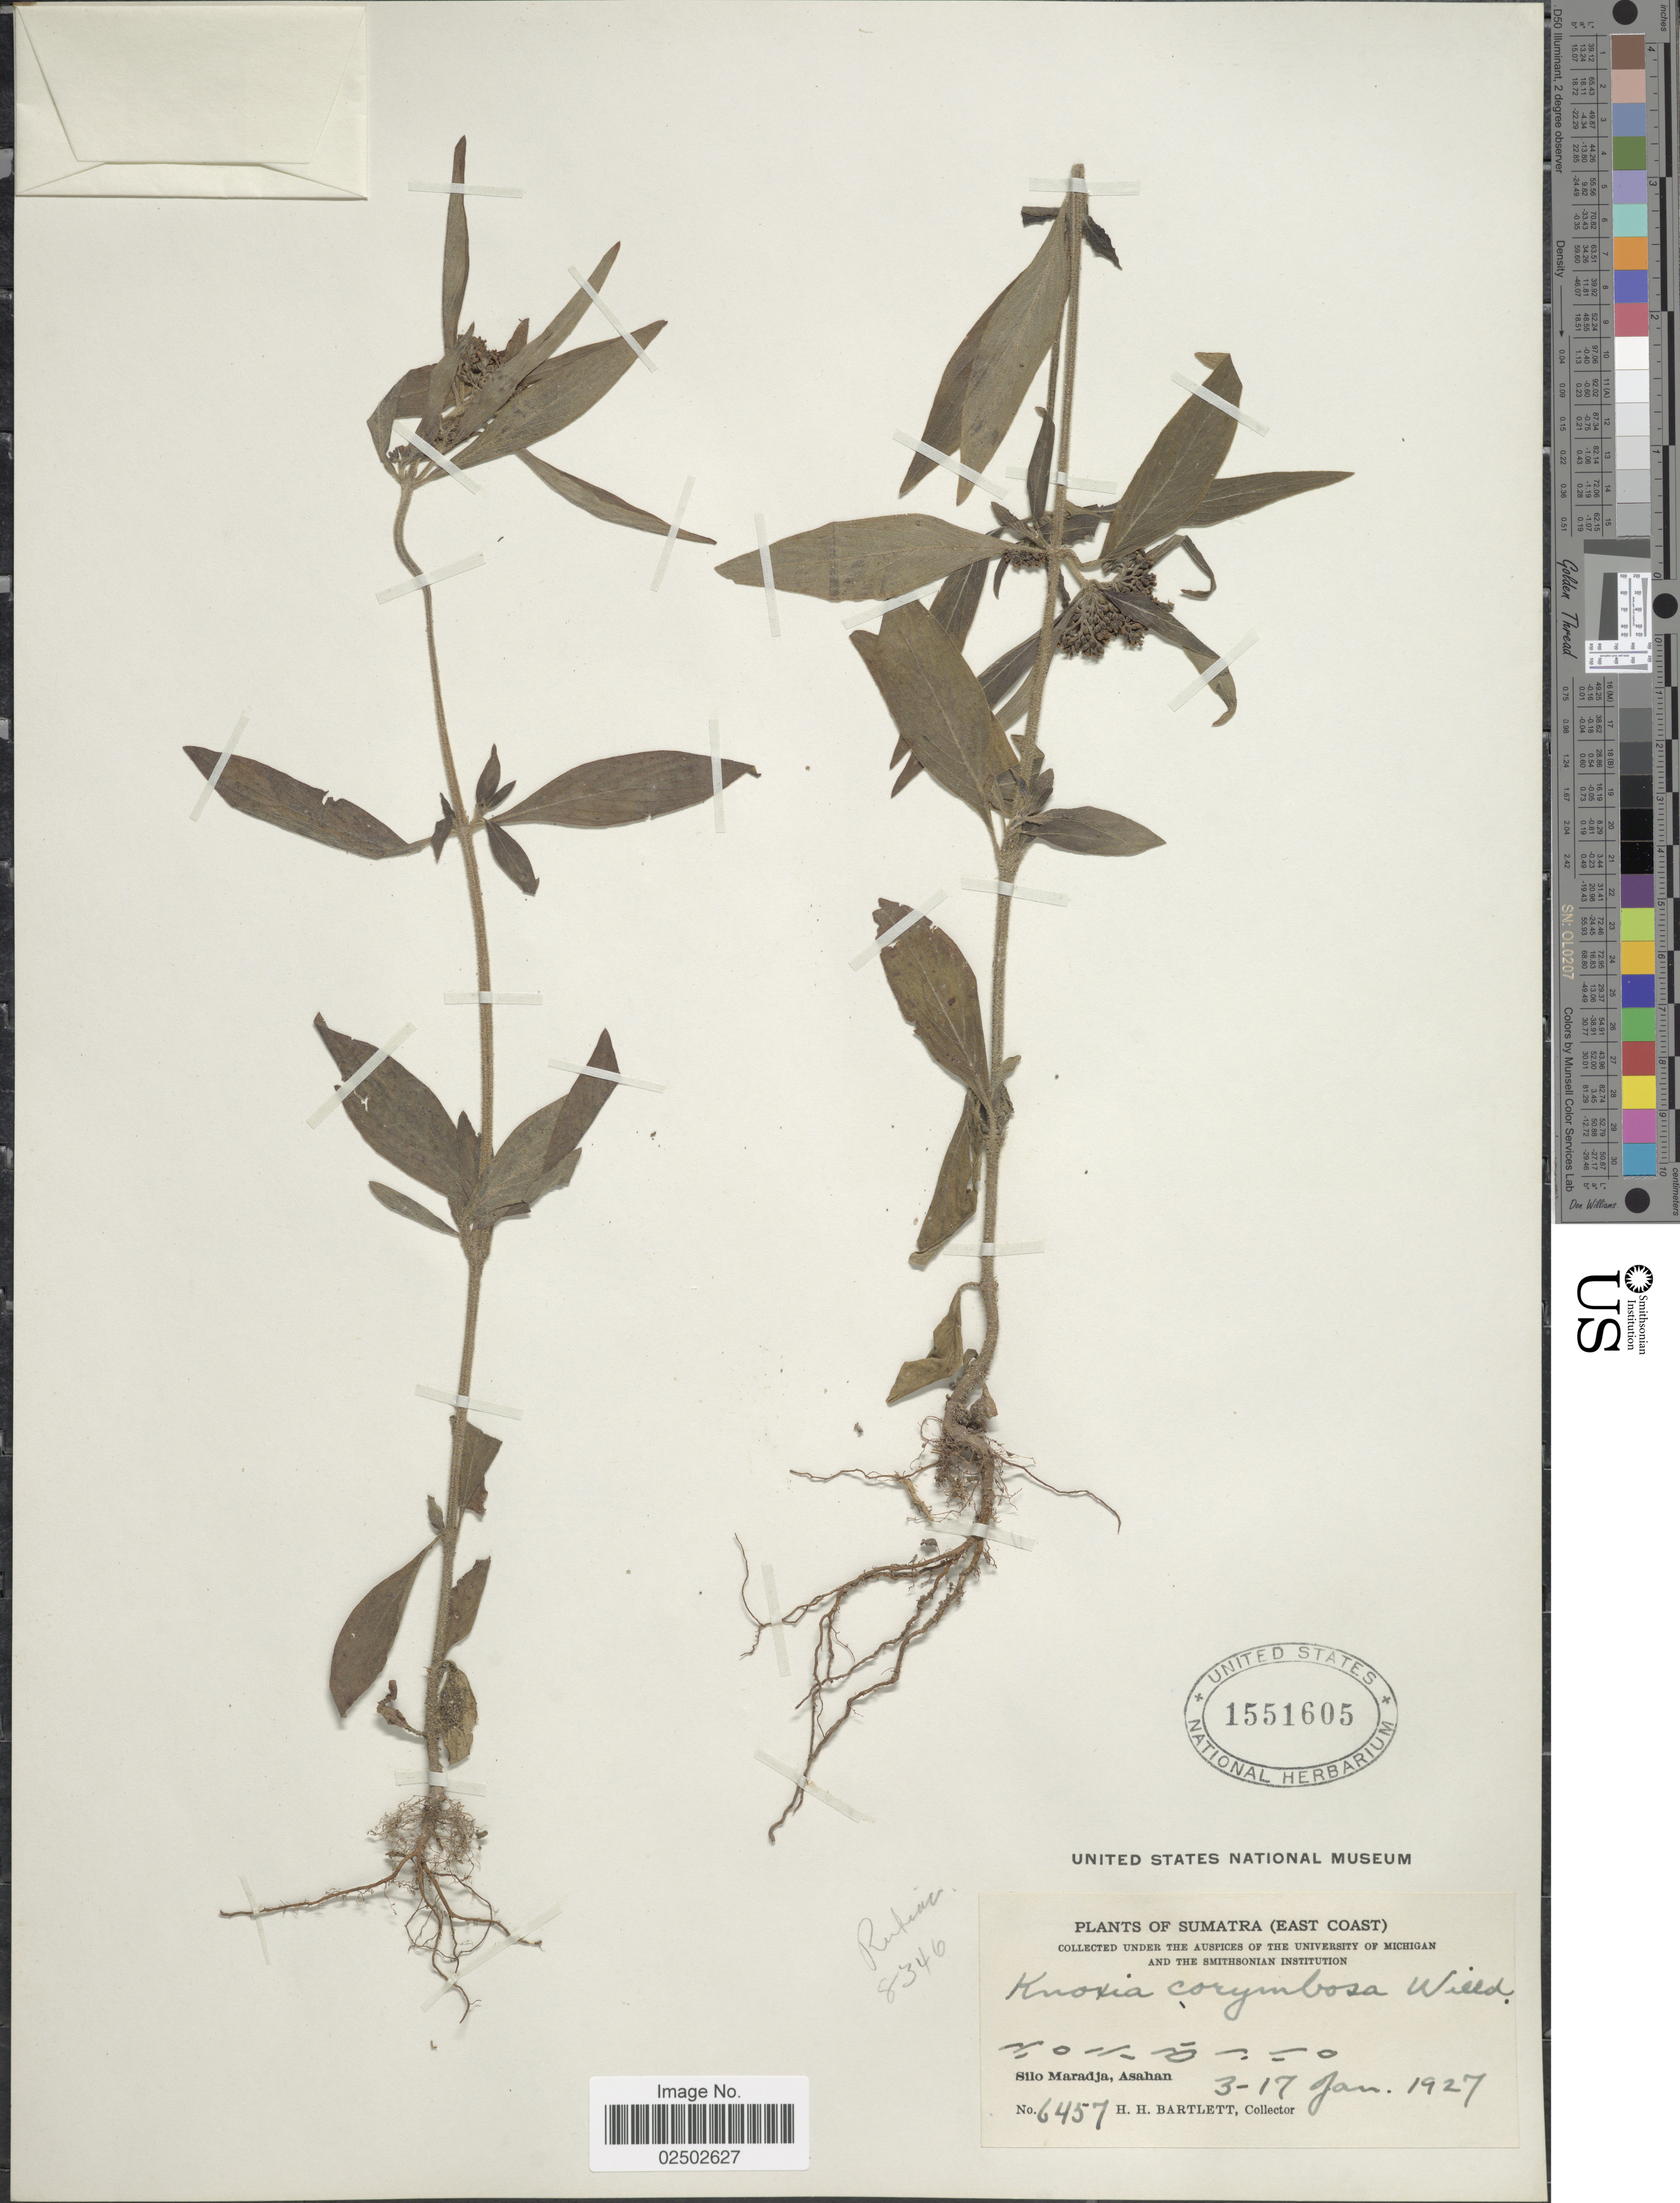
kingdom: Plantae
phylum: Tracheophyta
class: Magnoliopsida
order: Gentianales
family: Rubiaceae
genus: Knoxia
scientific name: Knoxia corymbosa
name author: Willd.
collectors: H. H. Bartlett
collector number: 6457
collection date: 1927-01-03/1927-01-17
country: Indonesia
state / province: Sumatra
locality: East Coast. Silo Maradja, Asahan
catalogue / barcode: US 1551605